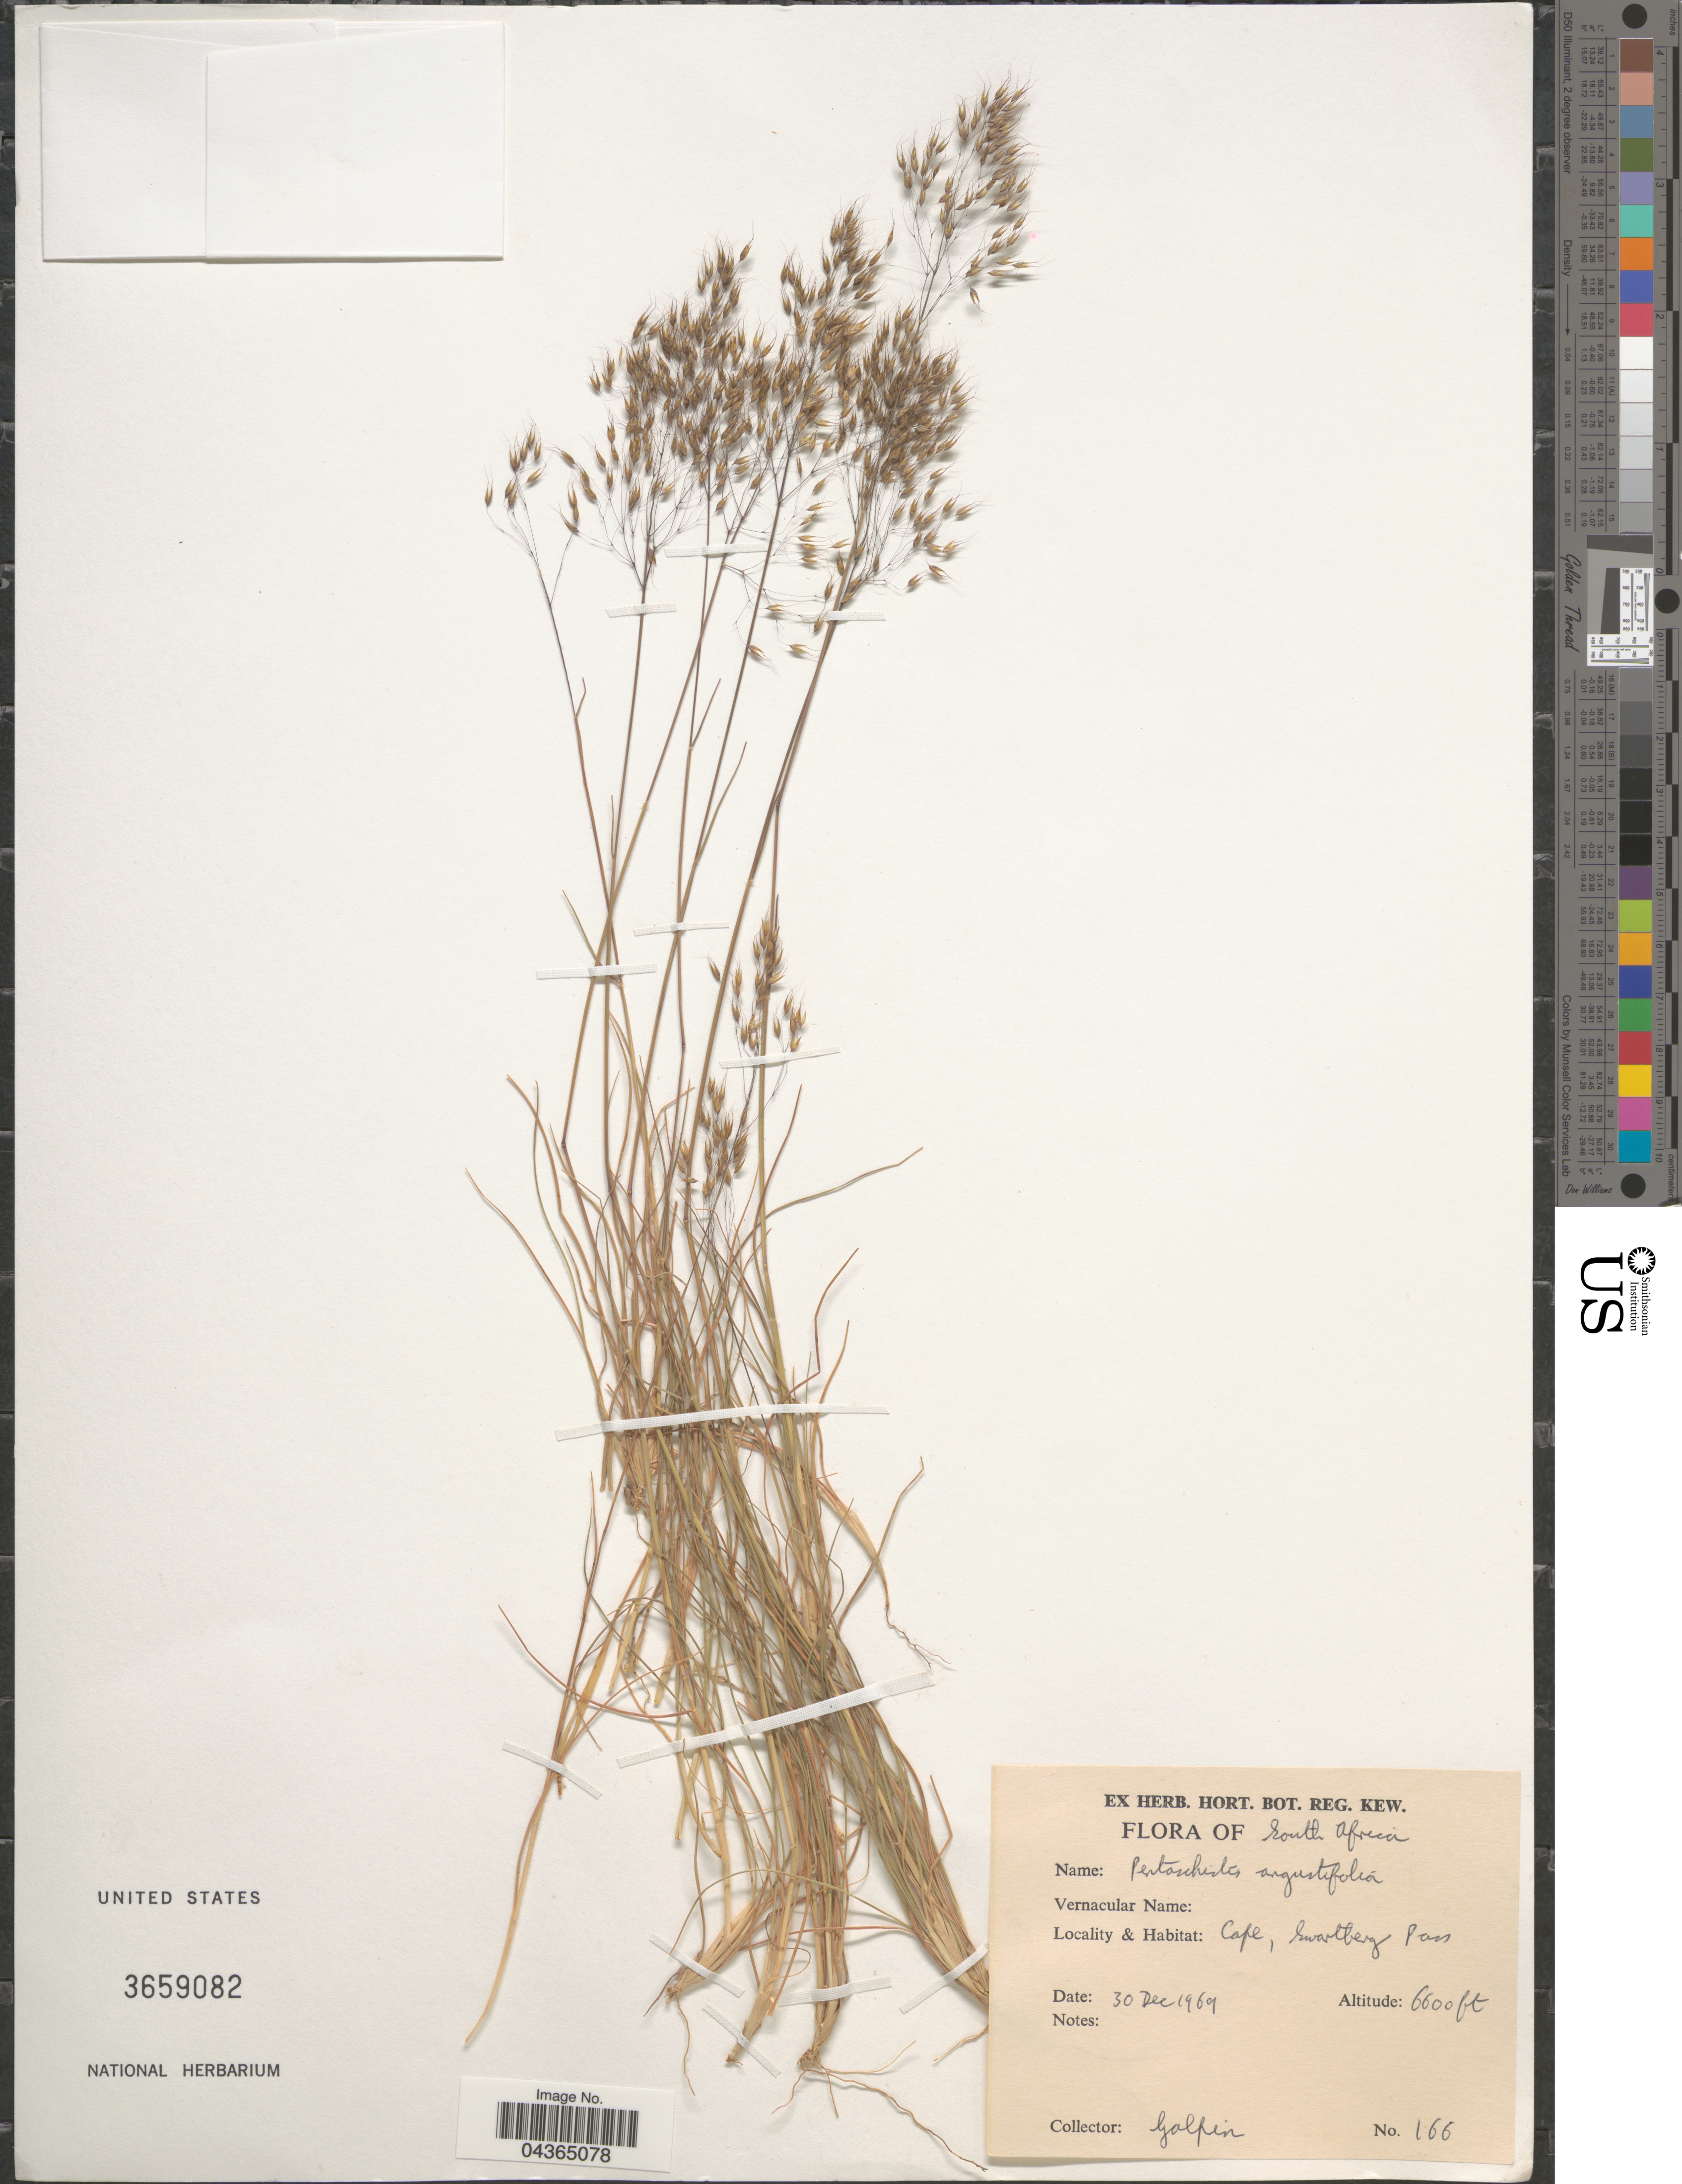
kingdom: Plantae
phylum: Tracheophyta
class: Liliopsida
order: Poales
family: Poaceae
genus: Pentameris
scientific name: Pentameris pallida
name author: (Thunb.) Galley & H.P. Linder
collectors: Galpin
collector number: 166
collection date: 1969-12-30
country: South Africa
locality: Cape, Swartberg Pass.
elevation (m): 2012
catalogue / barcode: US 3659082